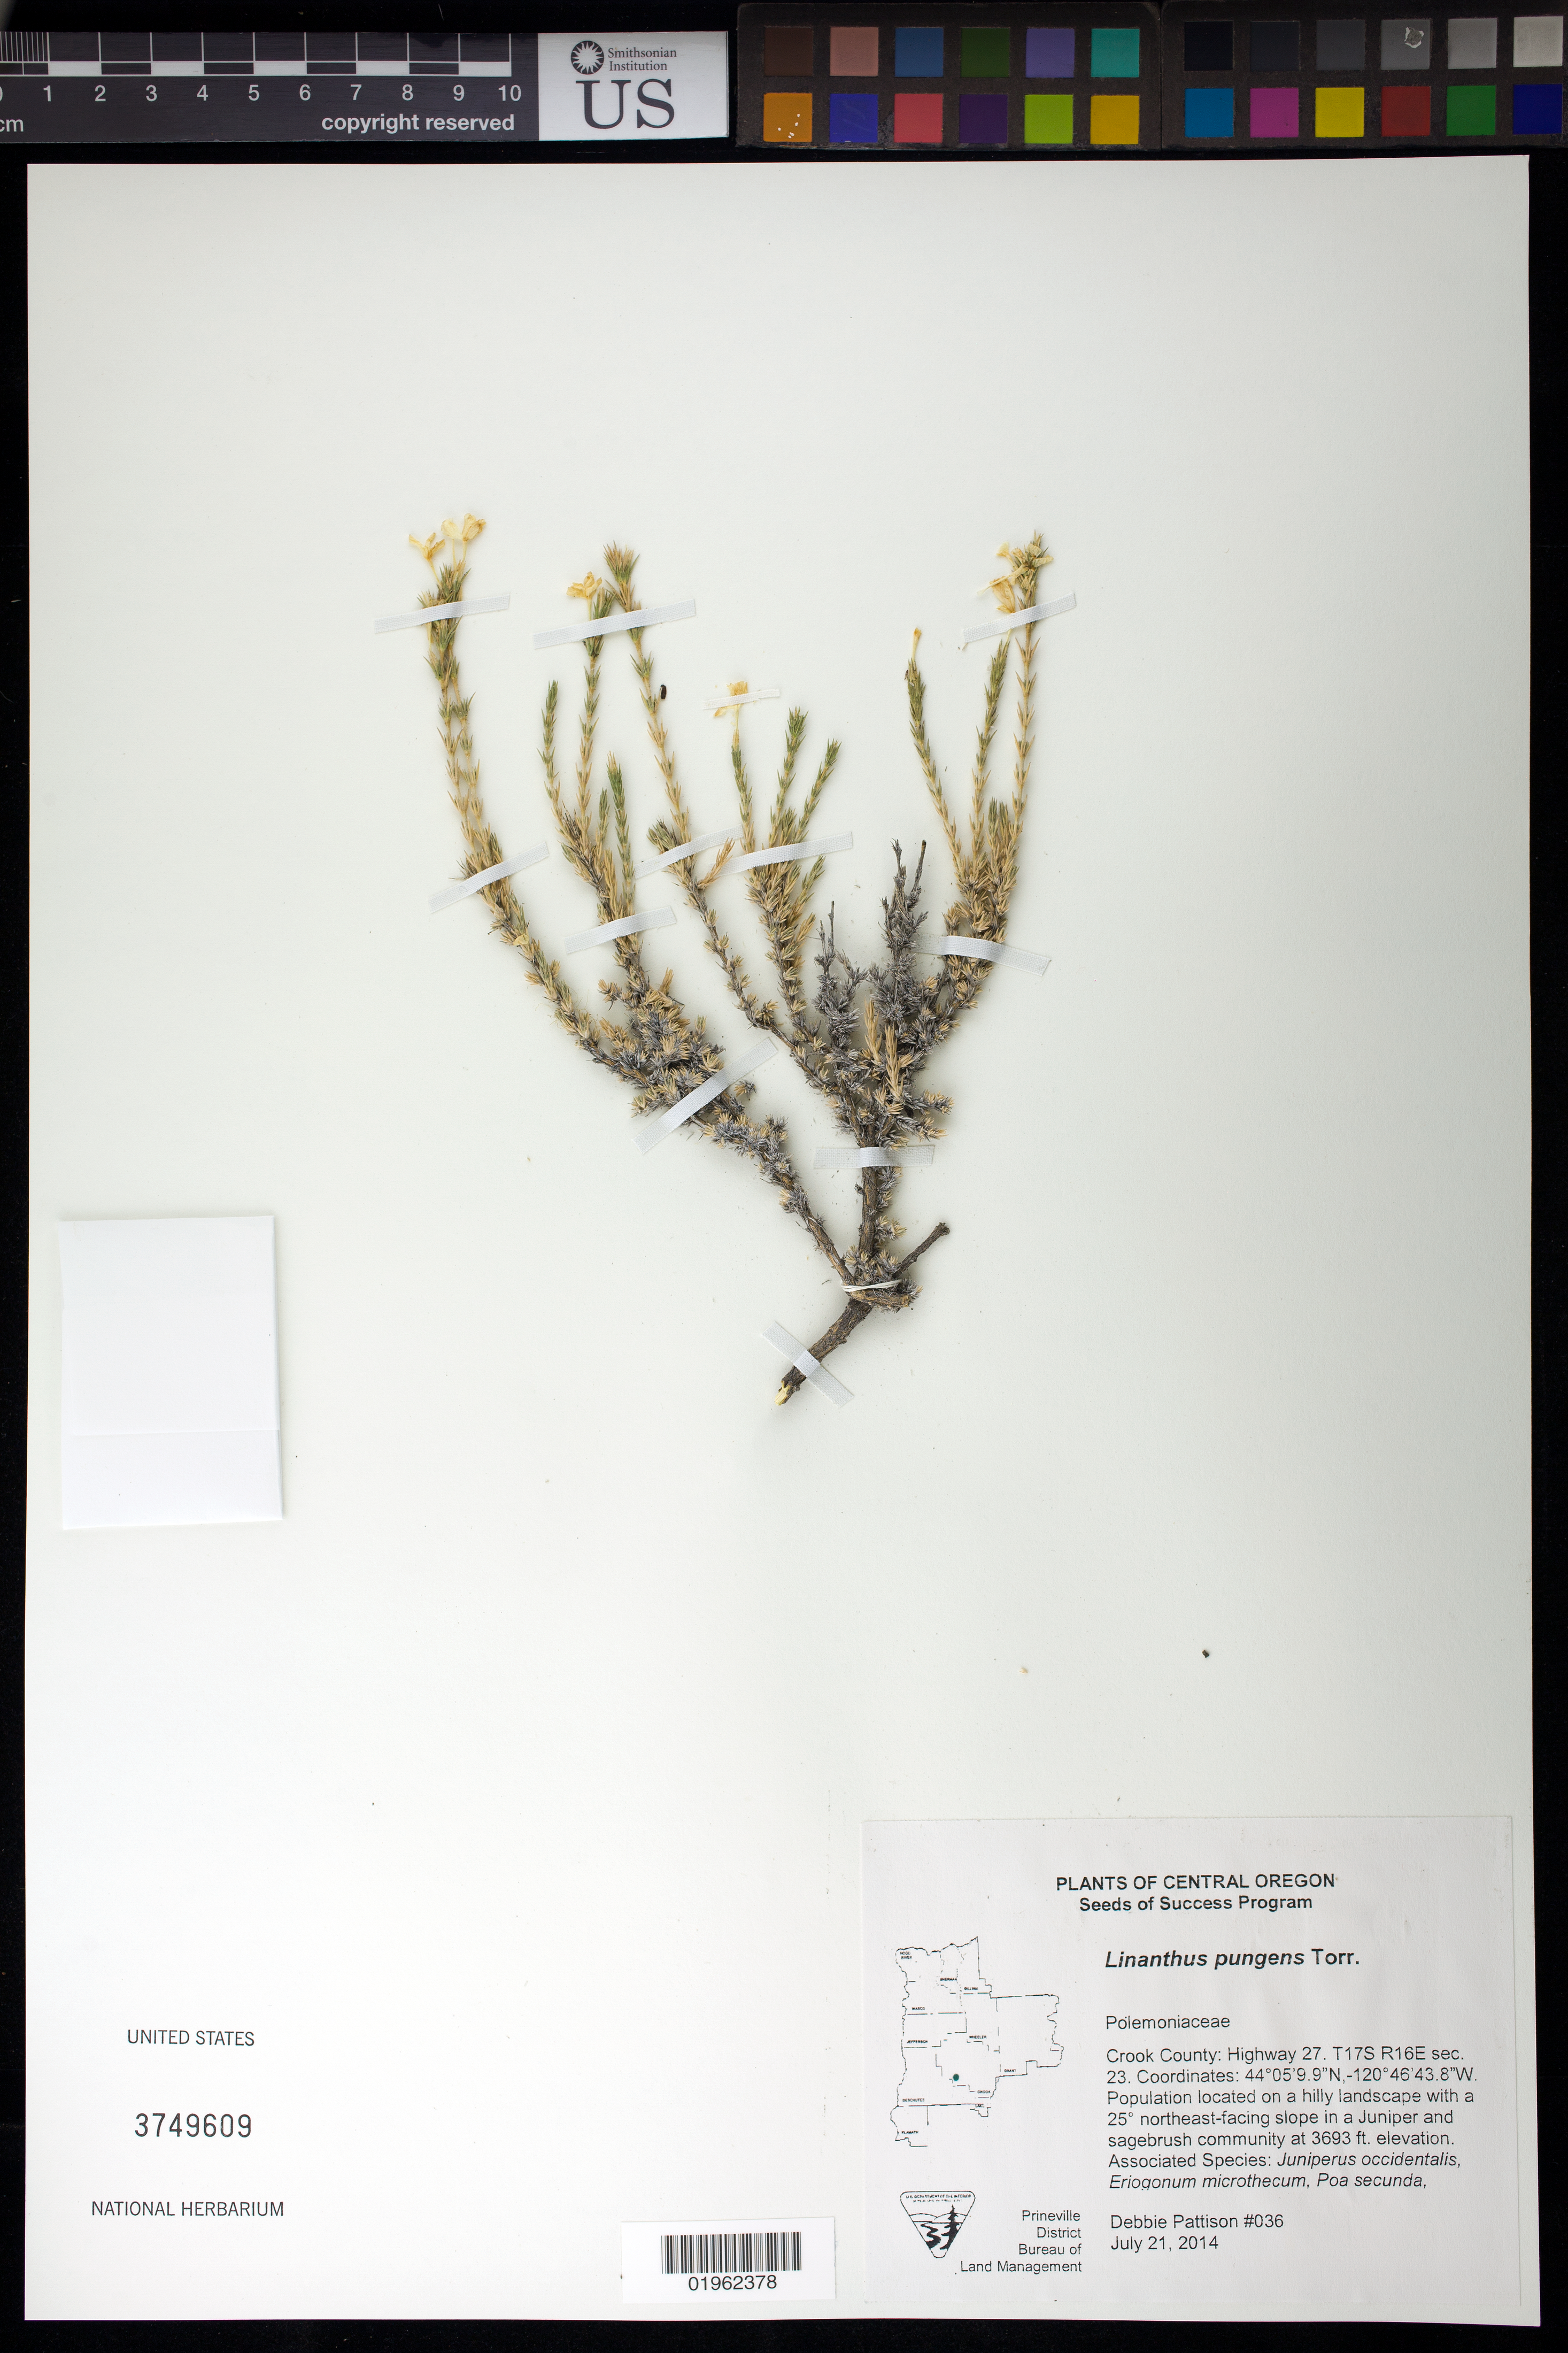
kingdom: Plantae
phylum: Tracheophyta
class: Magnoliopsida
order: Ericales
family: Polemoniaceae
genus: Linanthus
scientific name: Linanthus pungens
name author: (Torr.) J.M. Porter & L.A. Johnson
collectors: D. Pattison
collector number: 036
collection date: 2014-07-21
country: United States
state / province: Oregon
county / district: Crook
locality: Hwy 27. T17S R16E sec 23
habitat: Juniper and sagebrush community. With Juniperus occidentalis, Poa secunda, ect.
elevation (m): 1126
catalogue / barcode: US 3749609